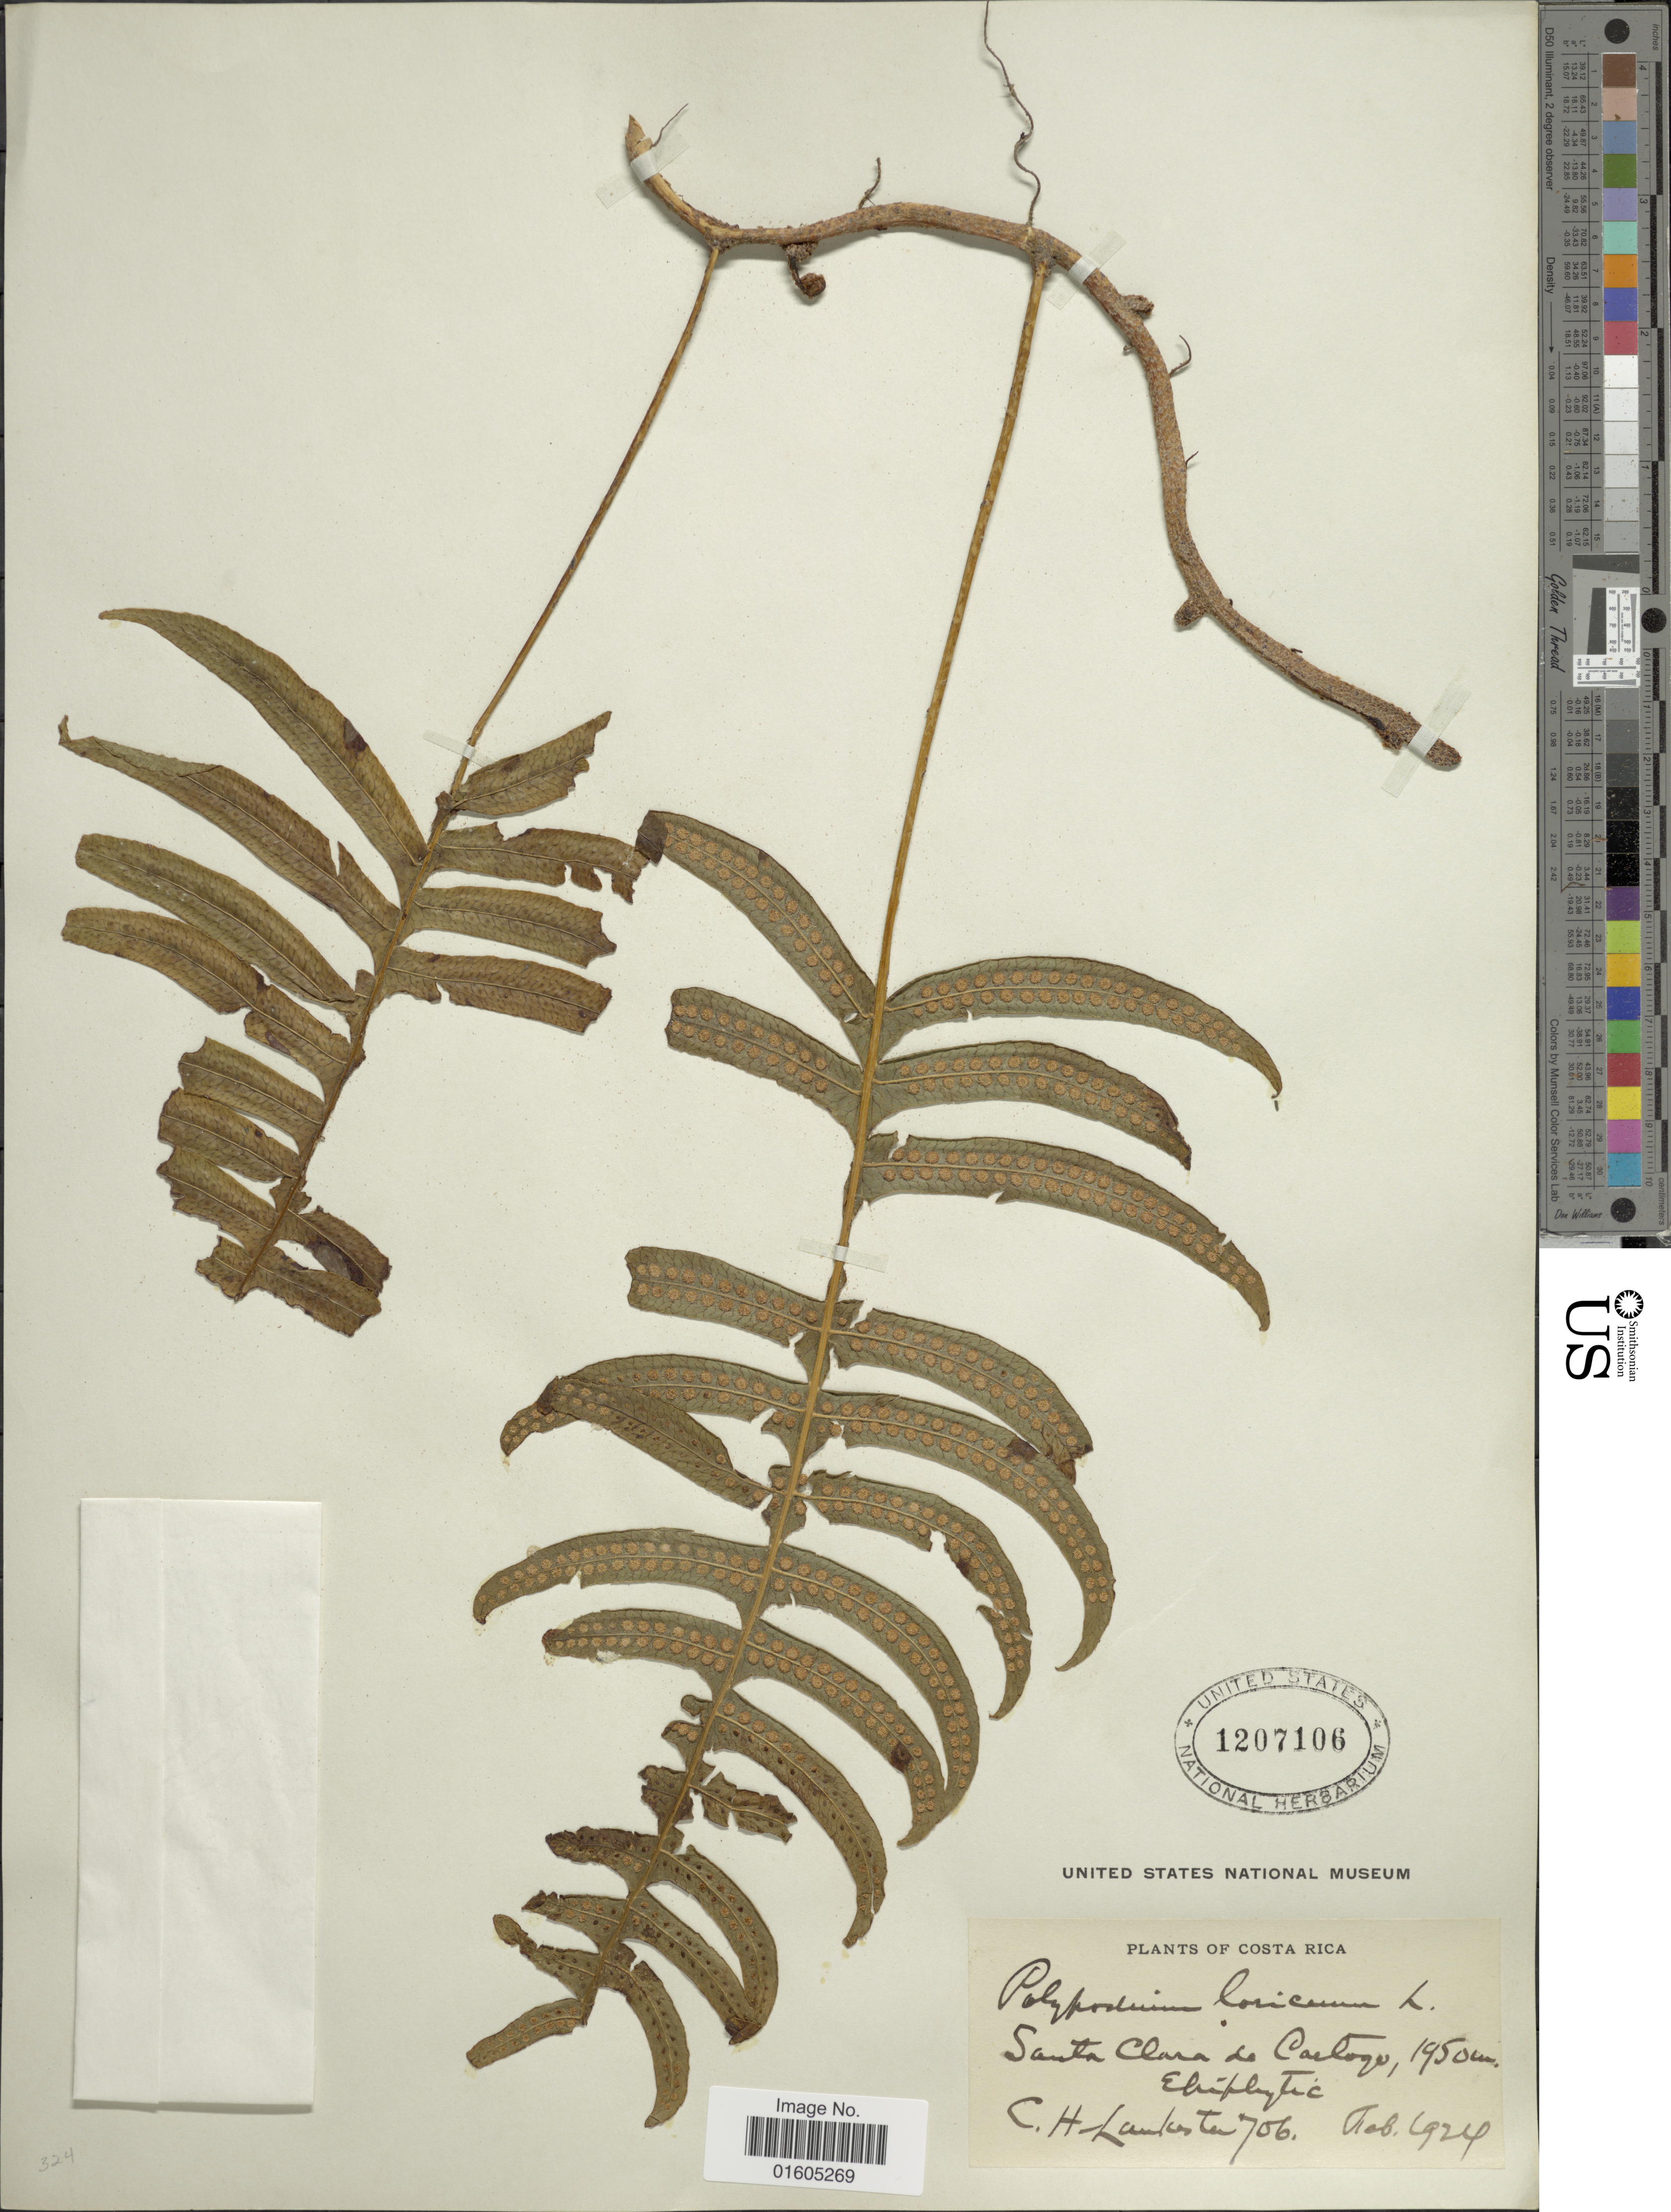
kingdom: Plantae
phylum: Tracheophyta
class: Polypodiopsida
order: Polypodiales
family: Polypodiaceae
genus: Serpocaulon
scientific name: Serpocaulon loriceum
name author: (L.) A.R. Sm.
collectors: C. H. Lankester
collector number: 706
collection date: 1924-02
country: Costa Rica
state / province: Cartago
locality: Costa Rica. Santa Clara de Cartago.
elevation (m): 1950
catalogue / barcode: US 1207106